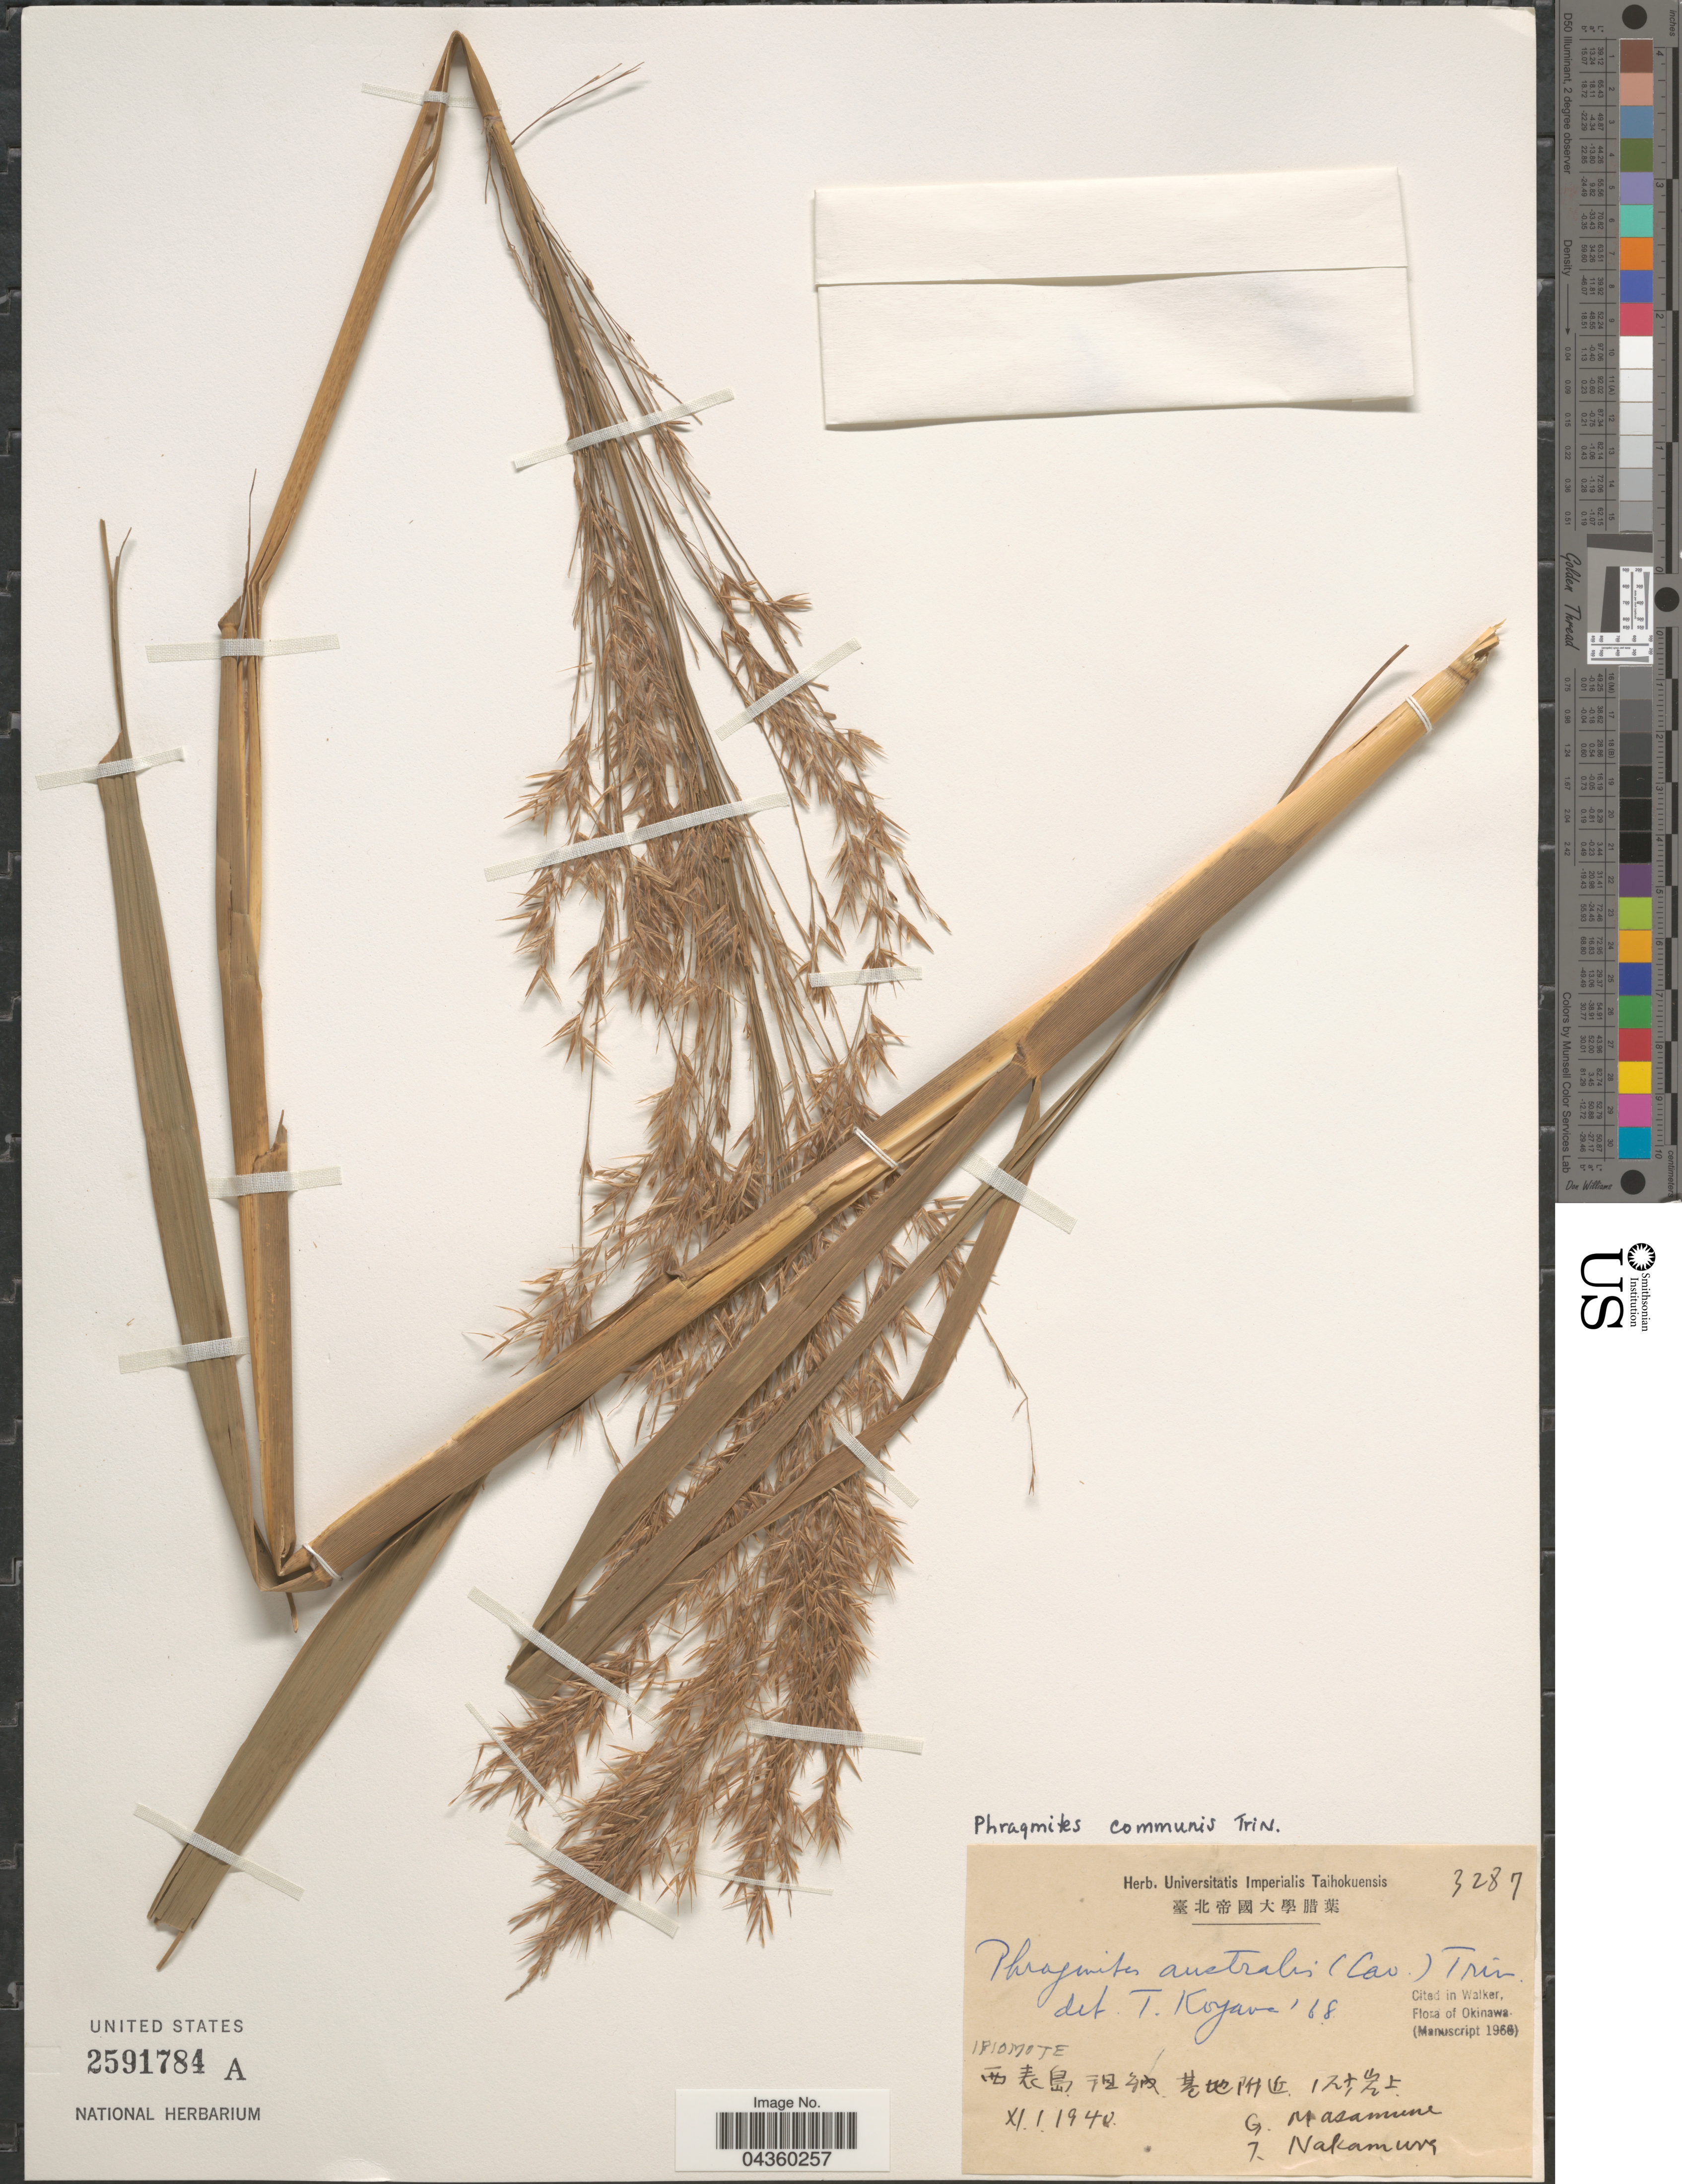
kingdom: Plantae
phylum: Tracheophyta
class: Liliopsida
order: Poales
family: Poaceae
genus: Phragmites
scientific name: Phragmites australis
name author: (Cav.) Trin. ex Steud.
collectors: G. Masamune & T. Nakamura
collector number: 3287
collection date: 1940-11-01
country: Japan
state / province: Okinawa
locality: Iriomote. X.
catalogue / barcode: US 2591784A